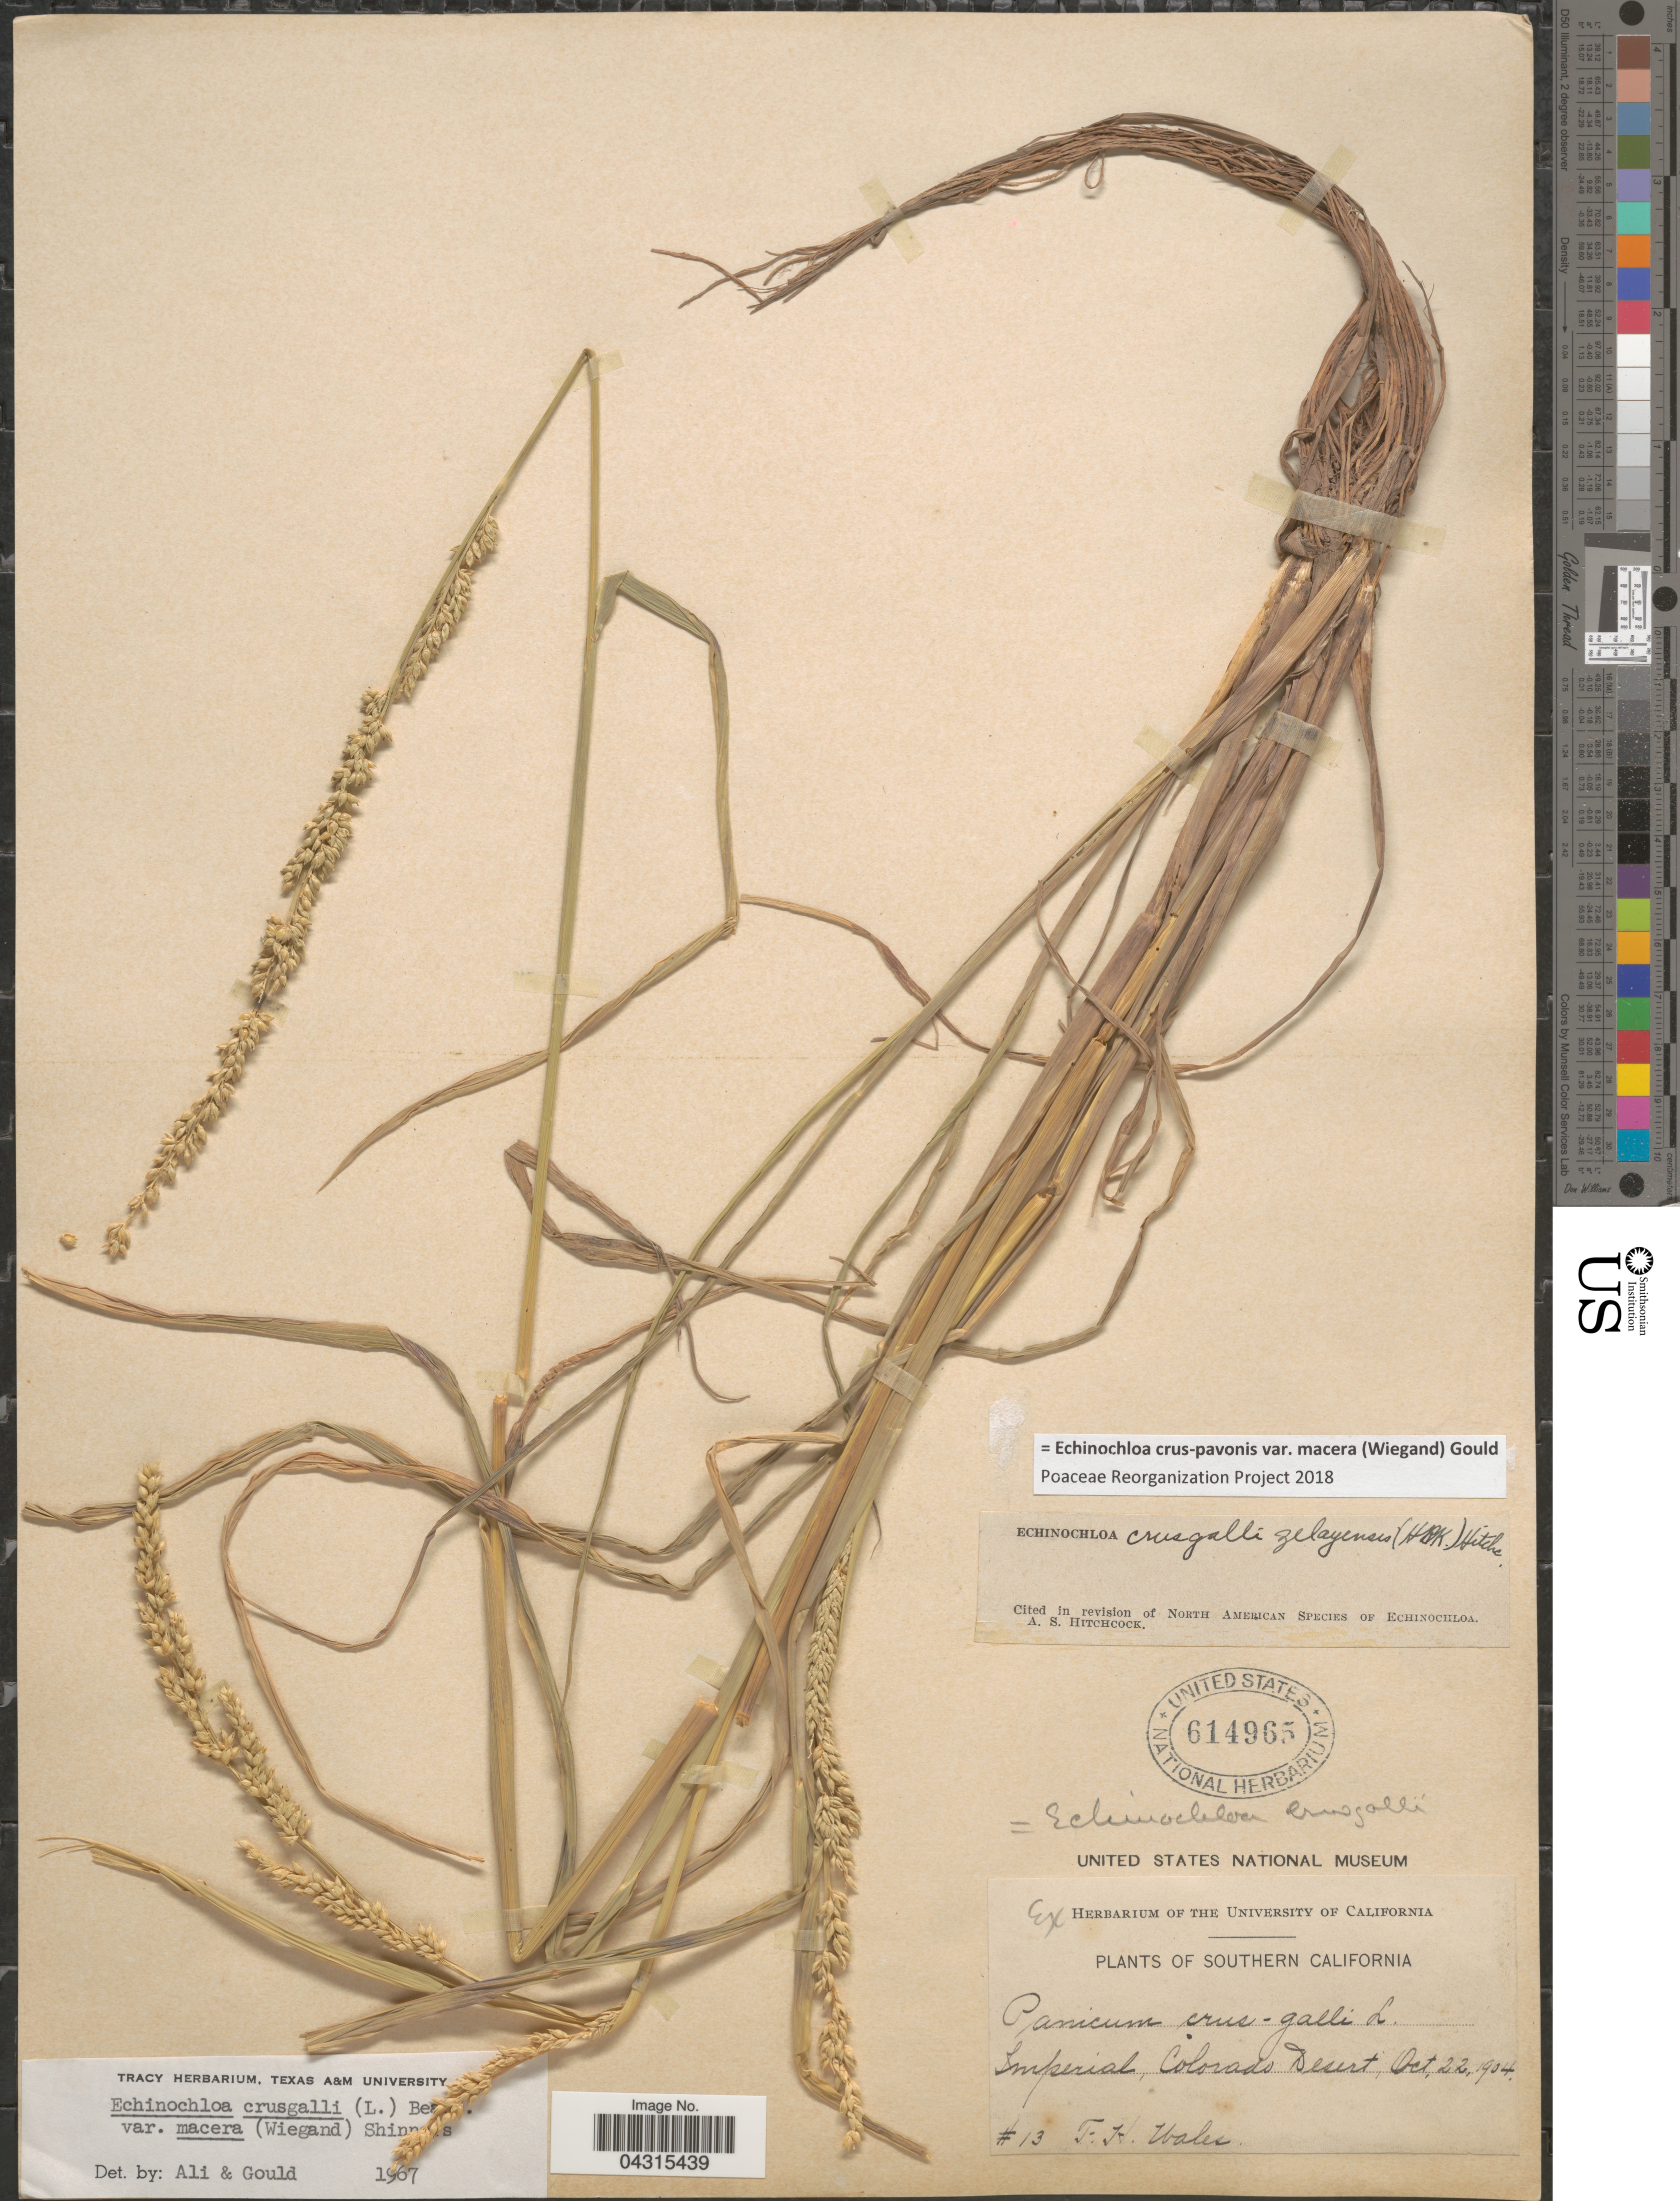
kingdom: Plantae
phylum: Tracheophyta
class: Liliopsida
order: Poales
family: Poaceae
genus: Echinochloa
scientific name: Echinochloa crus-pavonis var. macera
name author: (Wiegand) Gould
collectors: S. Wales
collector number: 13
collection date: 1904-10-22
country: United States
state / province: California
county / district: Imperial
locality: Southern California. Imperial, Colorado Desert.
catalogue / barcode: US 614965